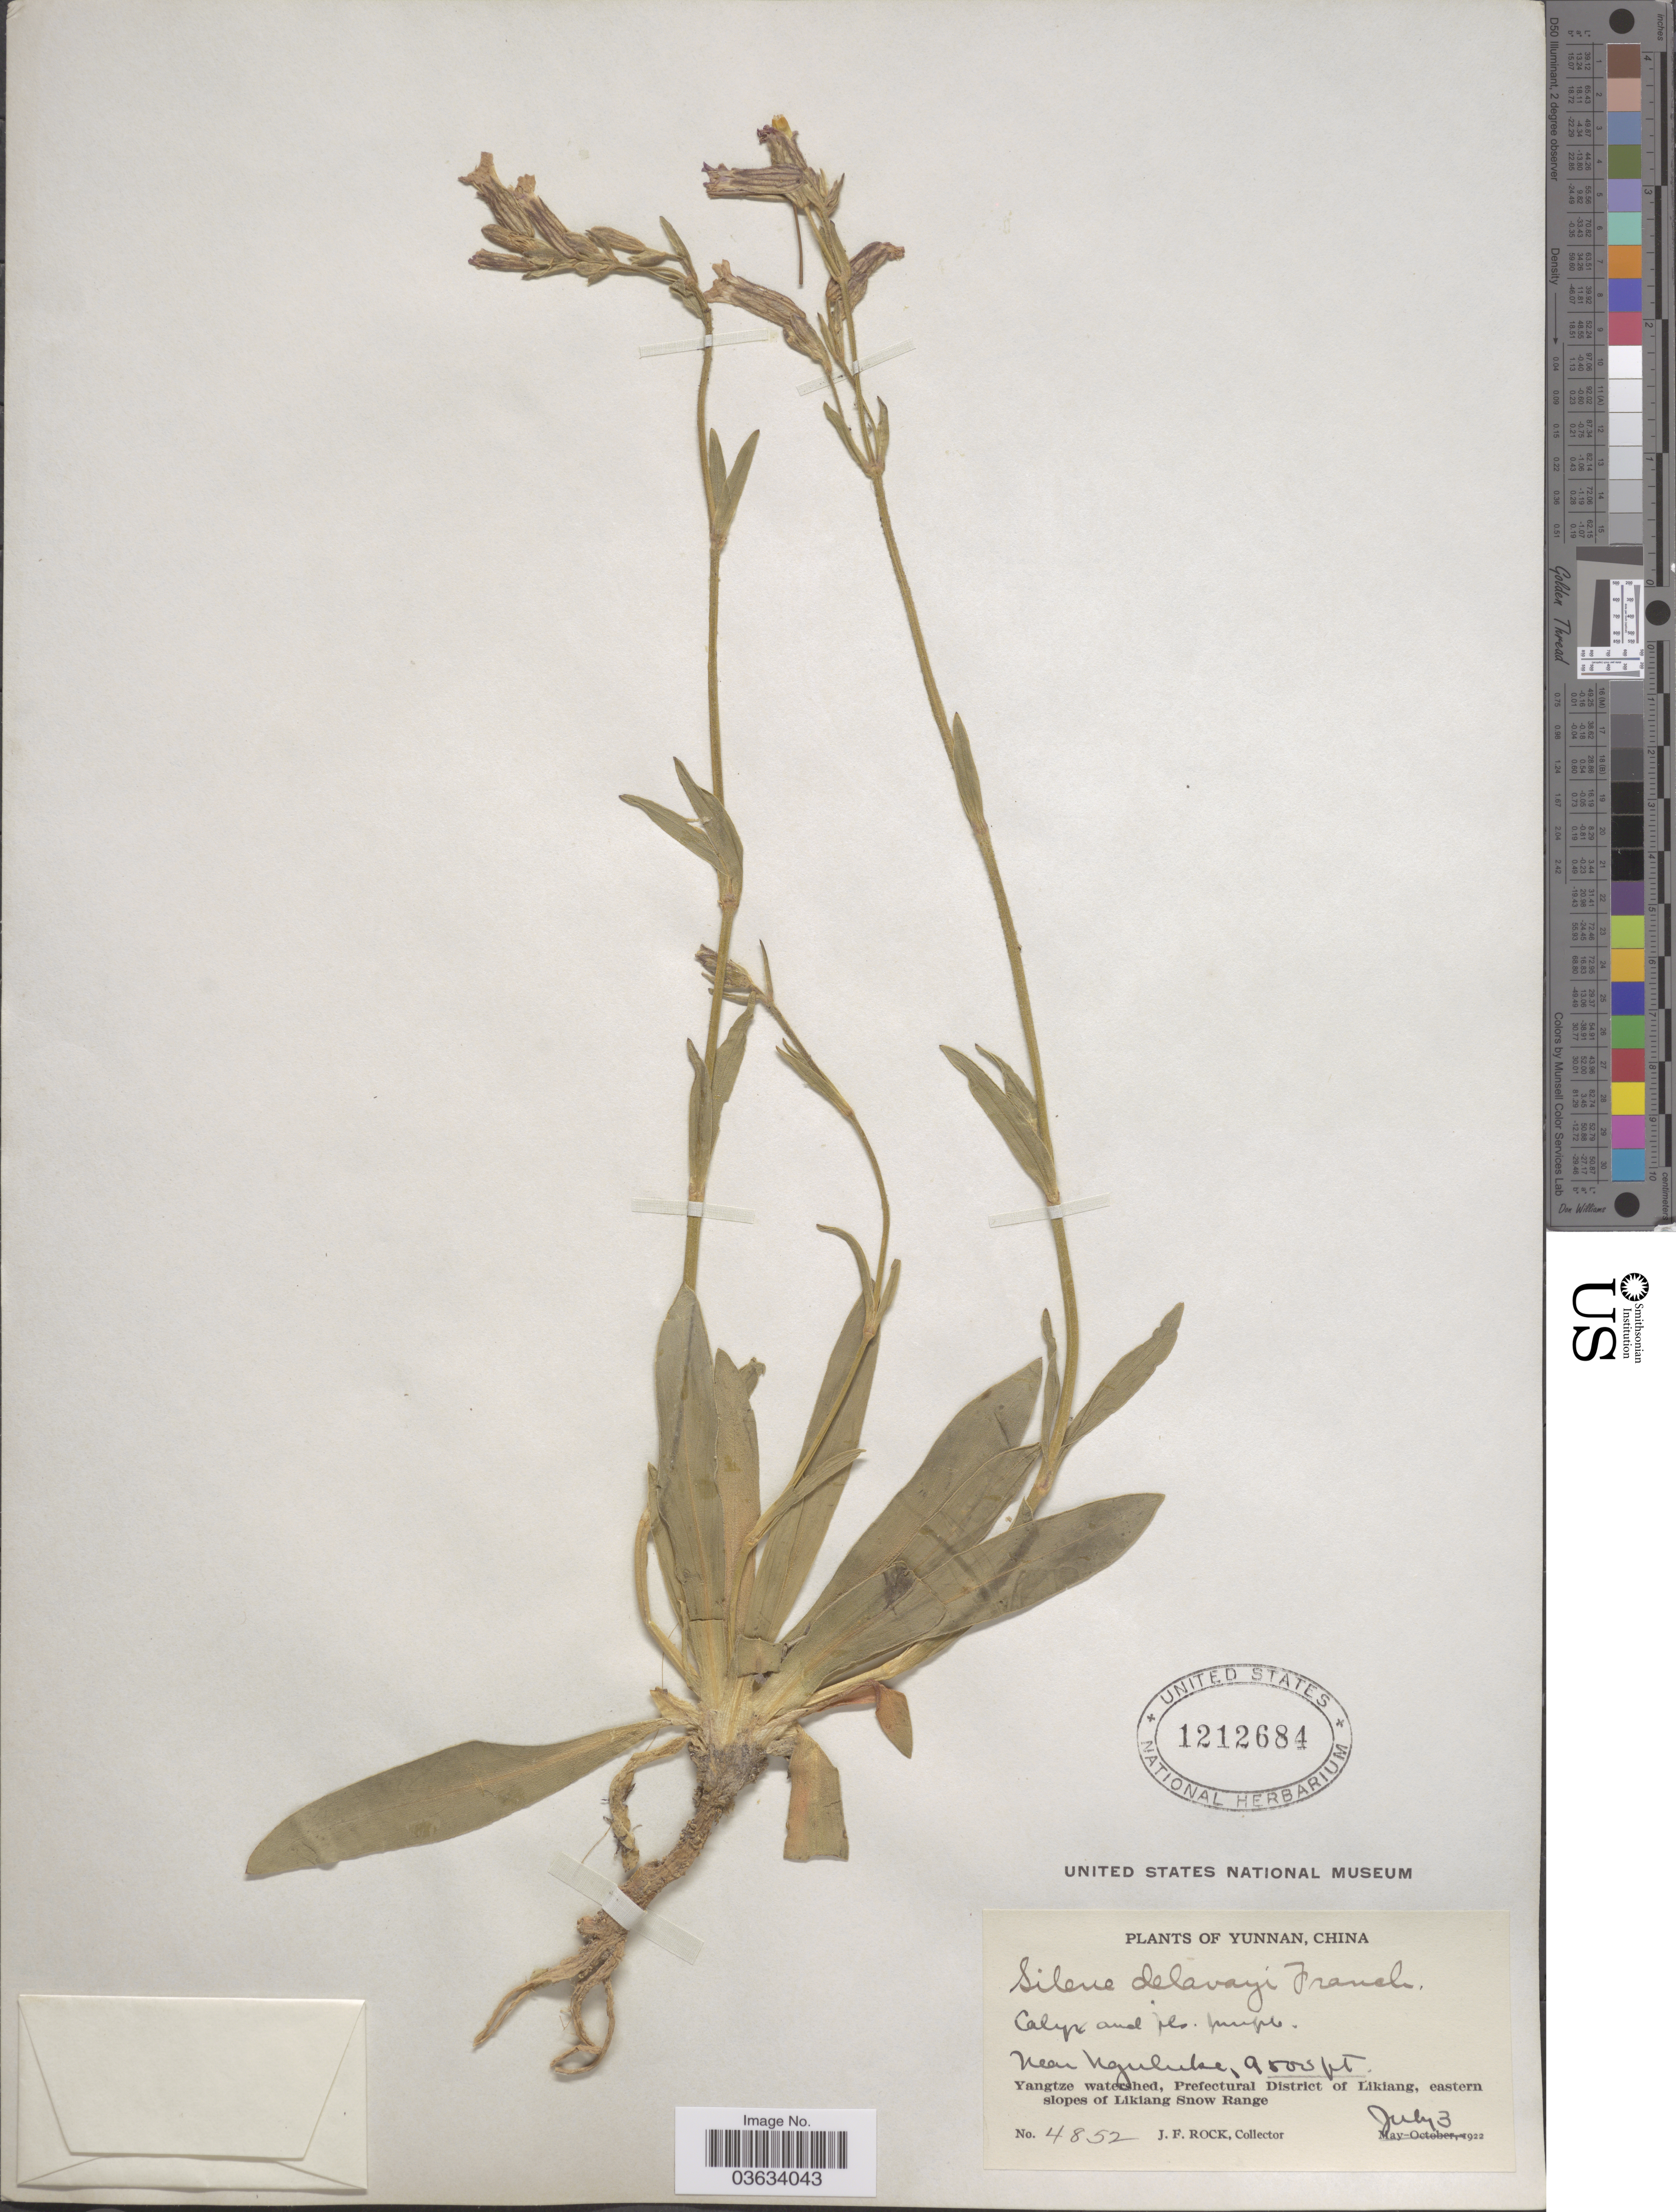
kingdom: Plantae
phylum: Tracheophyta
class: Magnoliopsida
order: Caryophyllales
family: Caryophyllaceae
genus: Silene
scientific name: Silene delavayi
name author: Franch.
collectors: J. Rock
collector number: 4852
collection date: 1922-07-03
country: China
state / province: Yunnan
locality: Near Nguluke. Yangtze watershed, Prefectural District of Likiang, eastern slopes of Likiang Snow Range.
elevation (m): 2896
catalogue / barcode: US 1212684